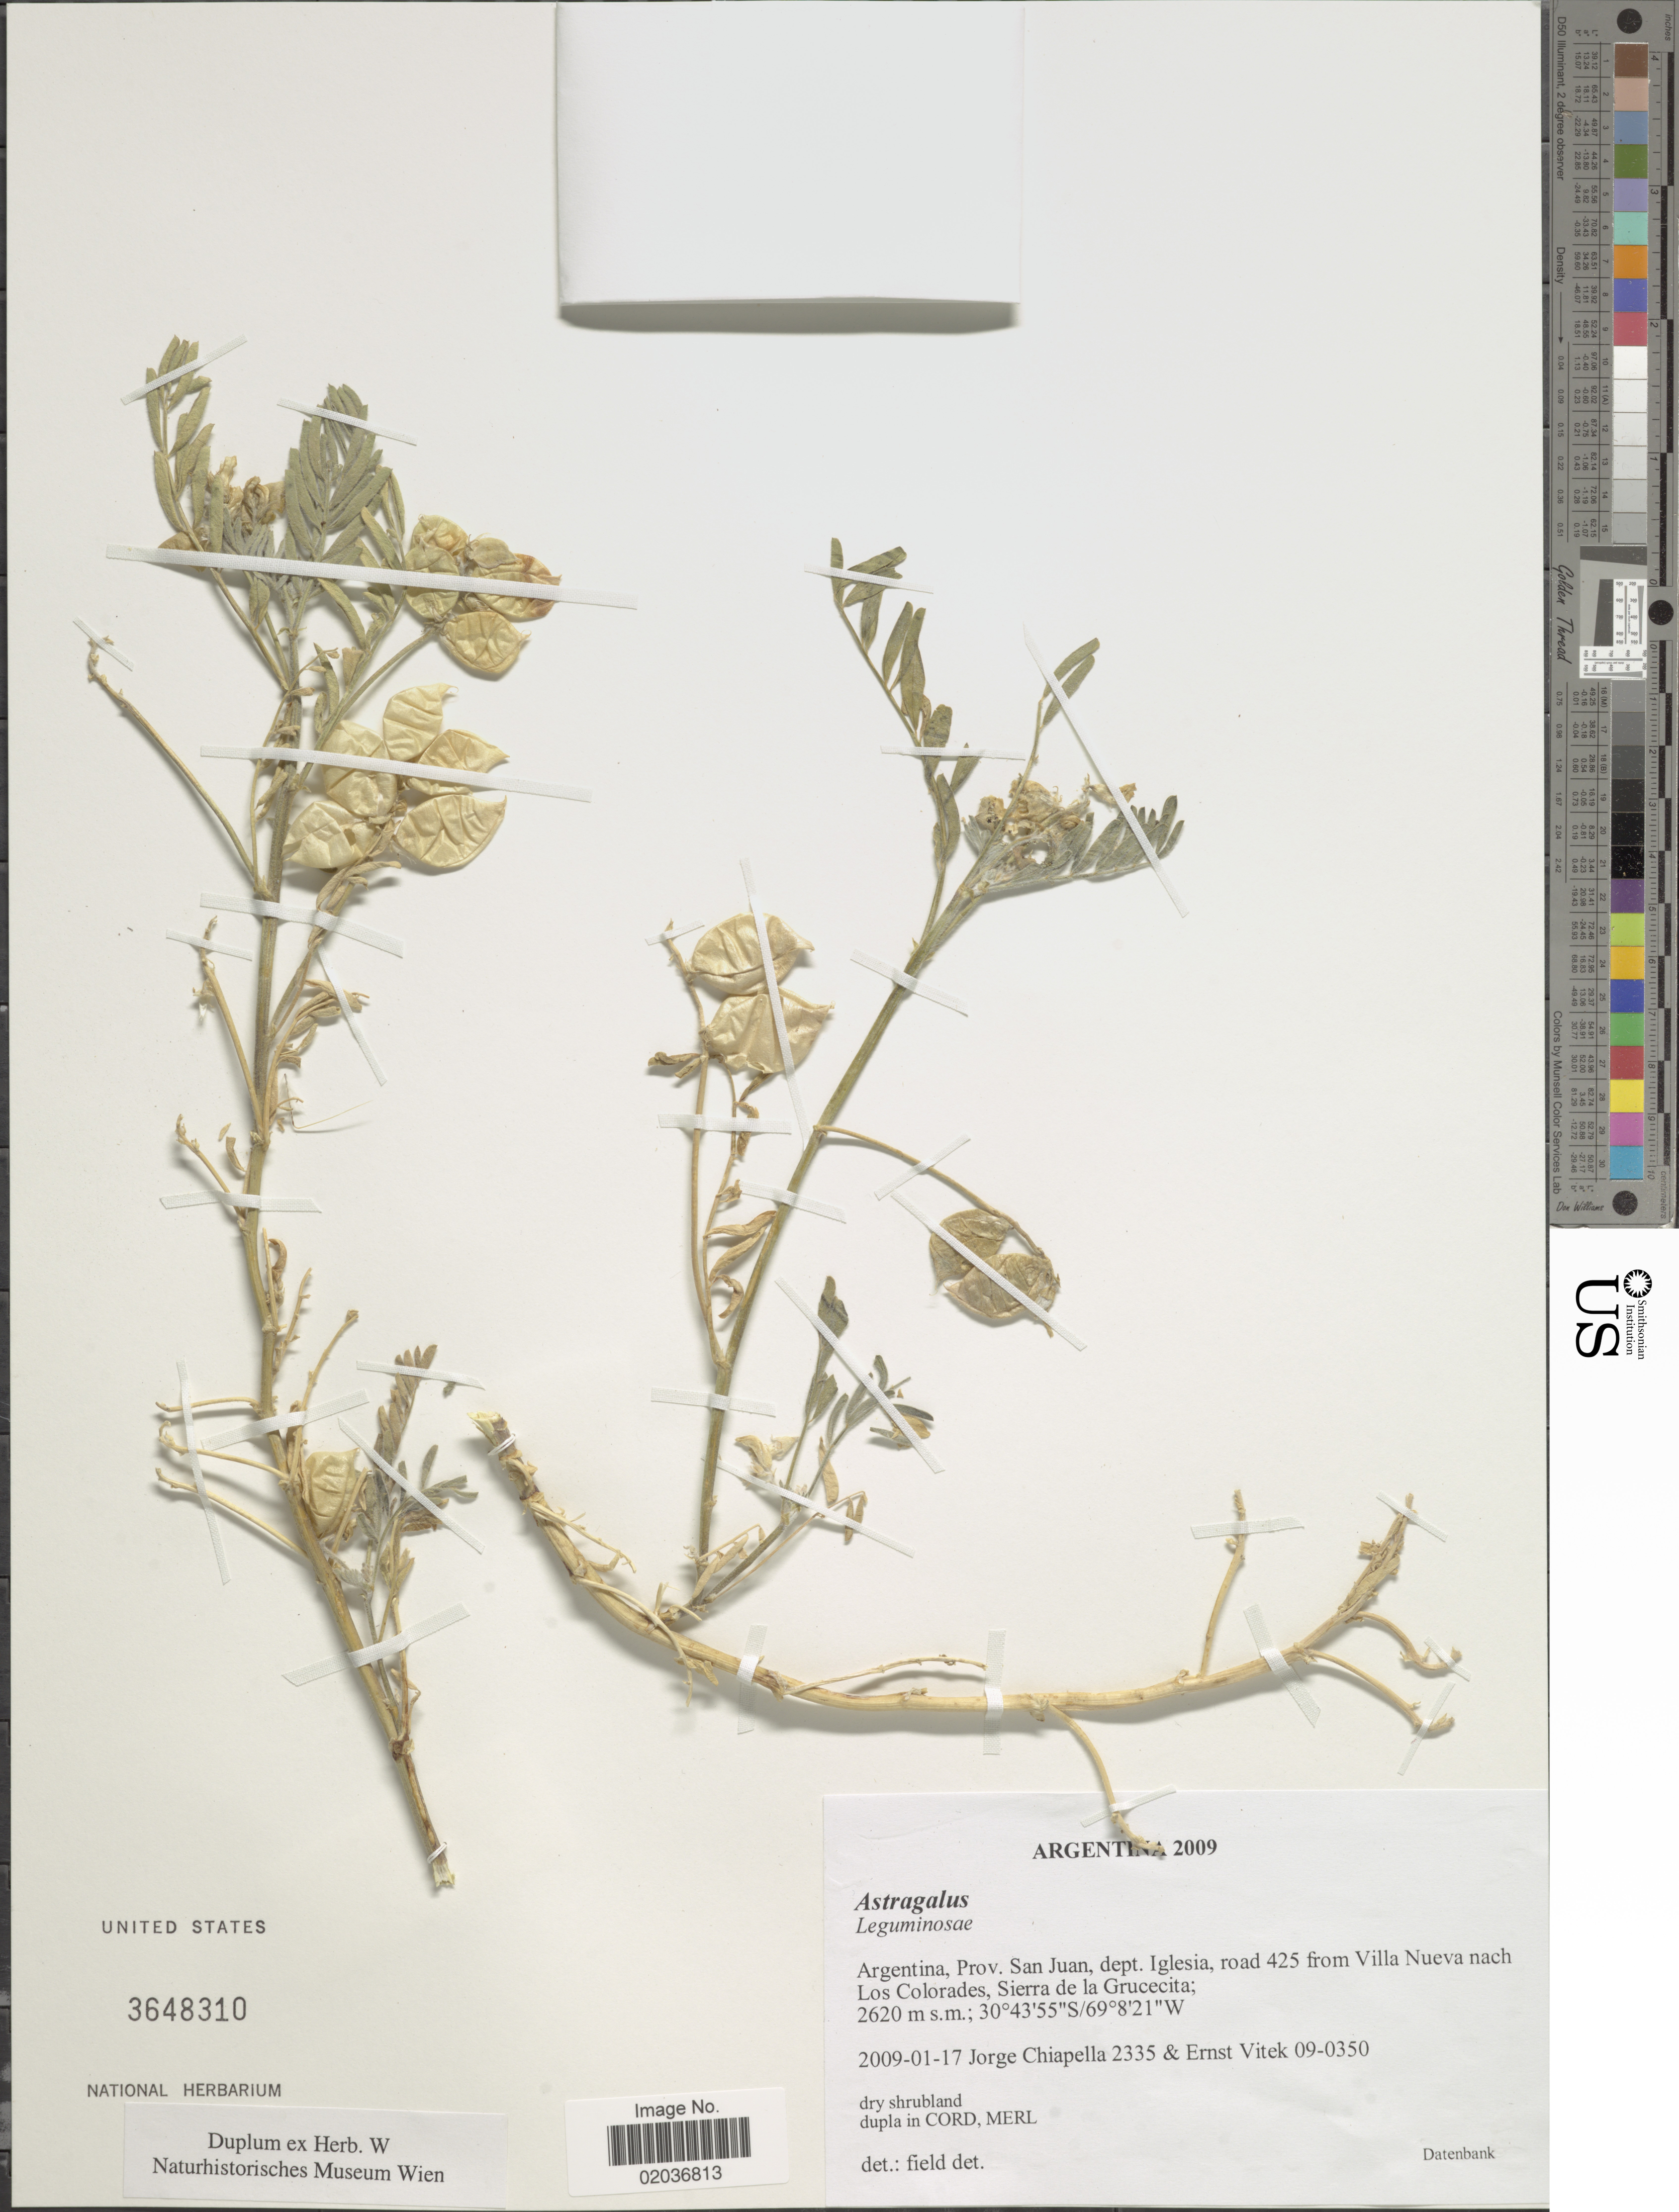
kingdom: Plantae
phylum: Tracheophyta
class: Magnoliopsida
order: Fabales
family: Fabaceae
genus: Astragalus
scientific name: Astragalus sp.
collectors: J. Chiapella & E. Vitek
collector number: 2335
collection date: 2009-01-17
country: Argentina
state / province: San Juan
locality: Dept. Iglesia, road 425 from Villa Nueva nach Los Colorades, Sierra de la Grucecita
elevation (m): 2620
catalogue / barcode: US 3648310